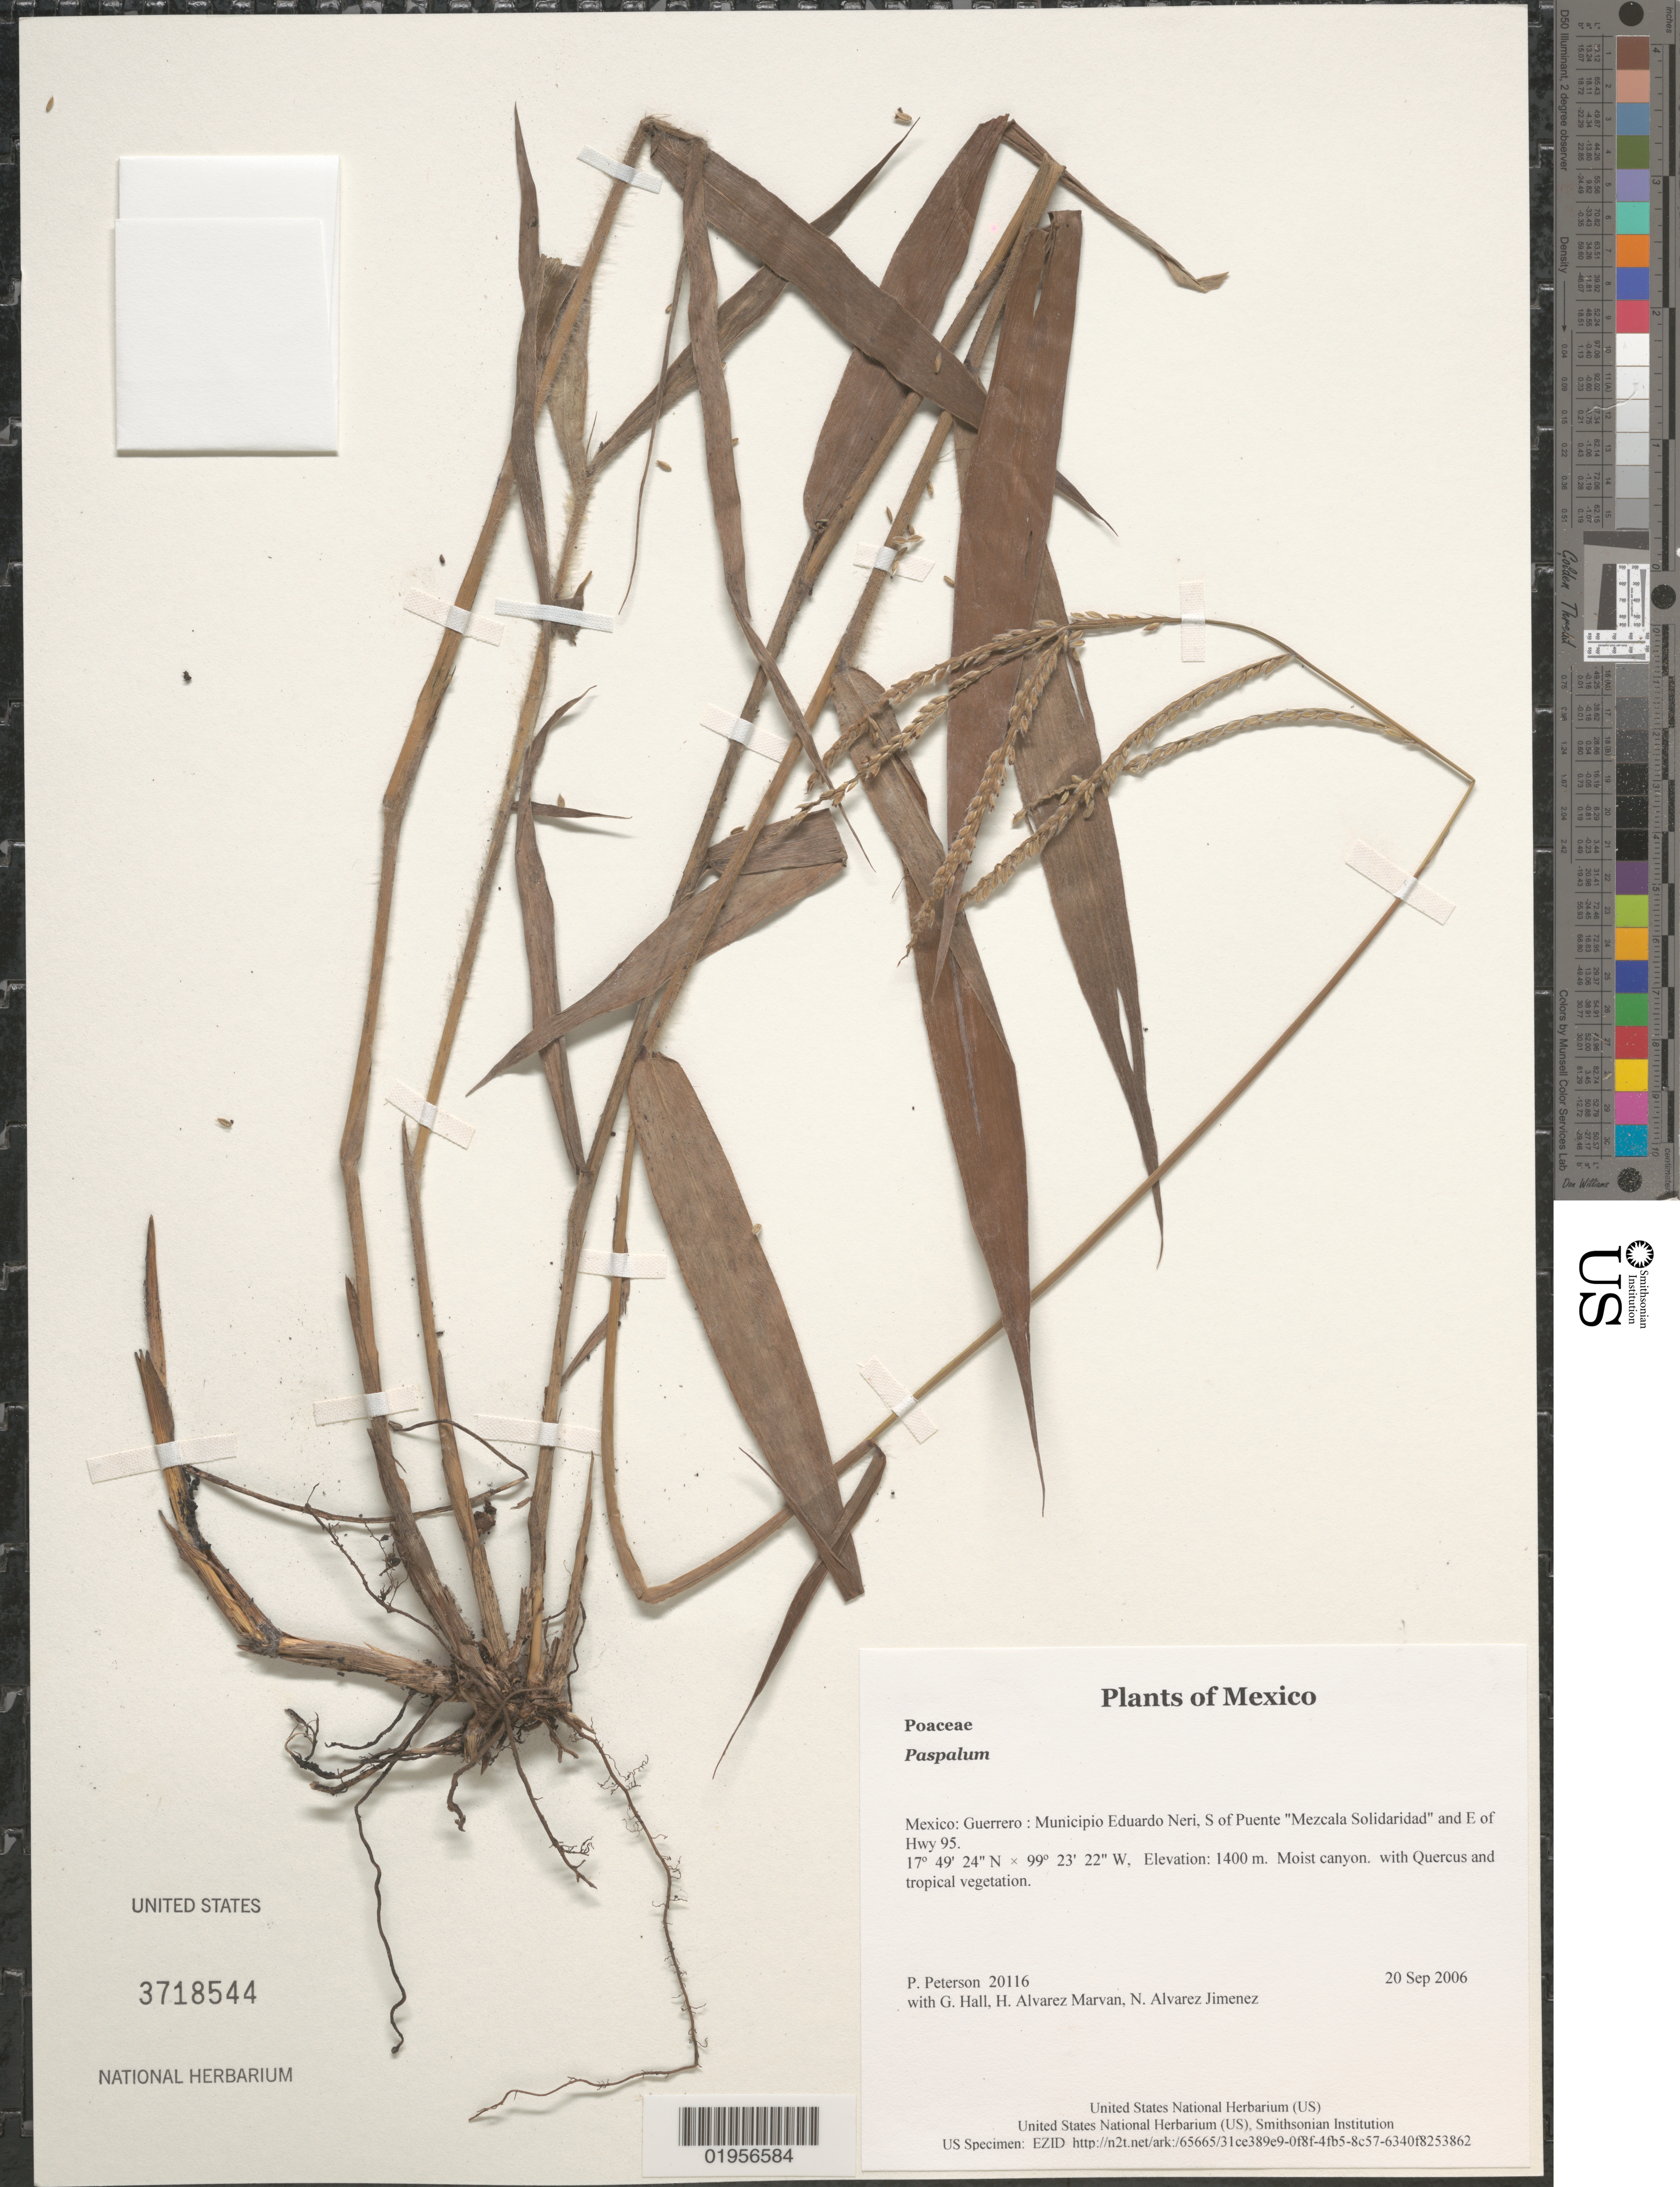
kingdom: Plantae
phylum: Tracheophyta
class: Liliopsida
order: Poales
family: Poaceae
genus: Paspalum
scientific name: Paspalum sp.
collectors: P. M. Peterson, G. Hall, H. Alvarez Marvan & N. Alvarez Jimenez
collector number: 20116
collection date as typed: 20 Sep 2006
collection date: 2006-09-20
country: Mexico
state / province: Guerrero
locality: Municipio Eduardo Neri, S of Puente "Mezcala Solidaridad" and E of Hwy 95.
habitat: Moist canyon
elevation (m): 1400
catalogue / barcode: US 3718544